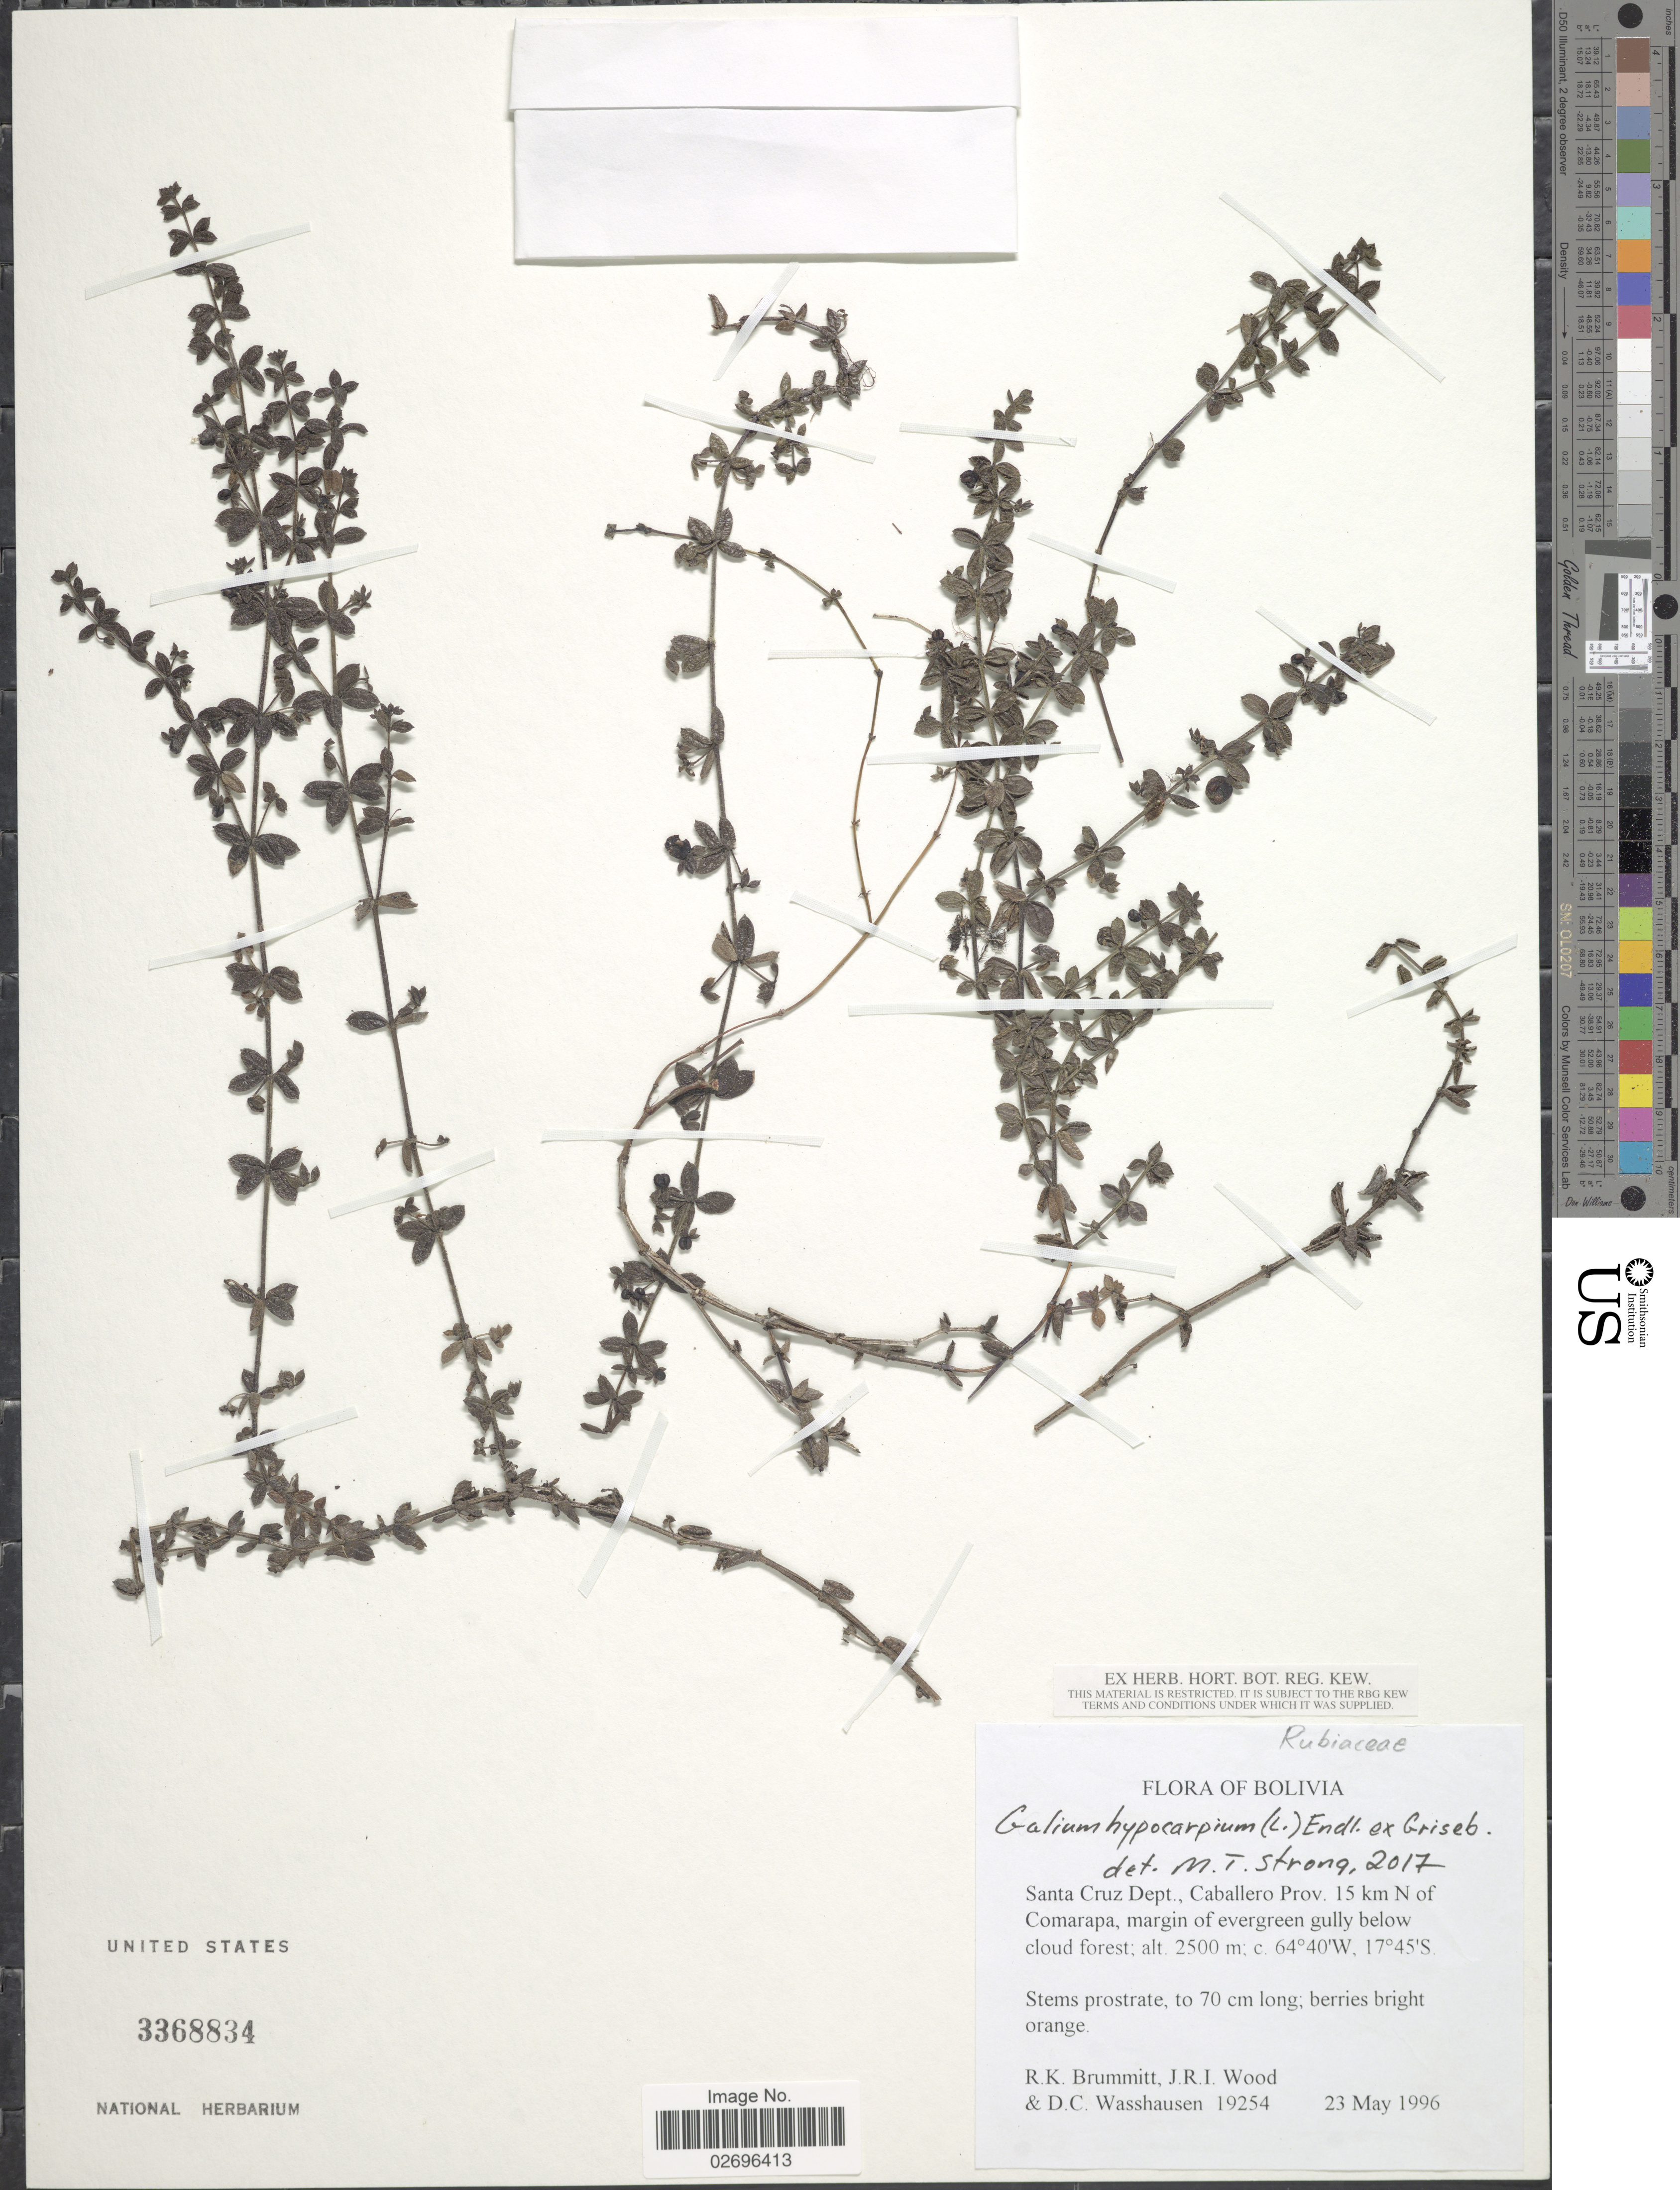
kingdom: Plantae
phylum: Tracheophyta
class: Magnoliopsida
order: Gentianales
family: Rubiaceae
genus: Galium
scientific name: Galium hypocarpium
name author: (L.) Endl. ex Griseb.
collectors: R. K. Brummitt, J. R. I. Wood & D. C. Wasshausen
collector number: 19254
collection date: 1996-05-23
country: Bolivia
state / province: Santa Cruz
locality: Caballero Prov. 15 km N of Comparapa, margin of evergreen gully below cloud forest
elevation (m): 2500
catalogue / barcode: US 3368834